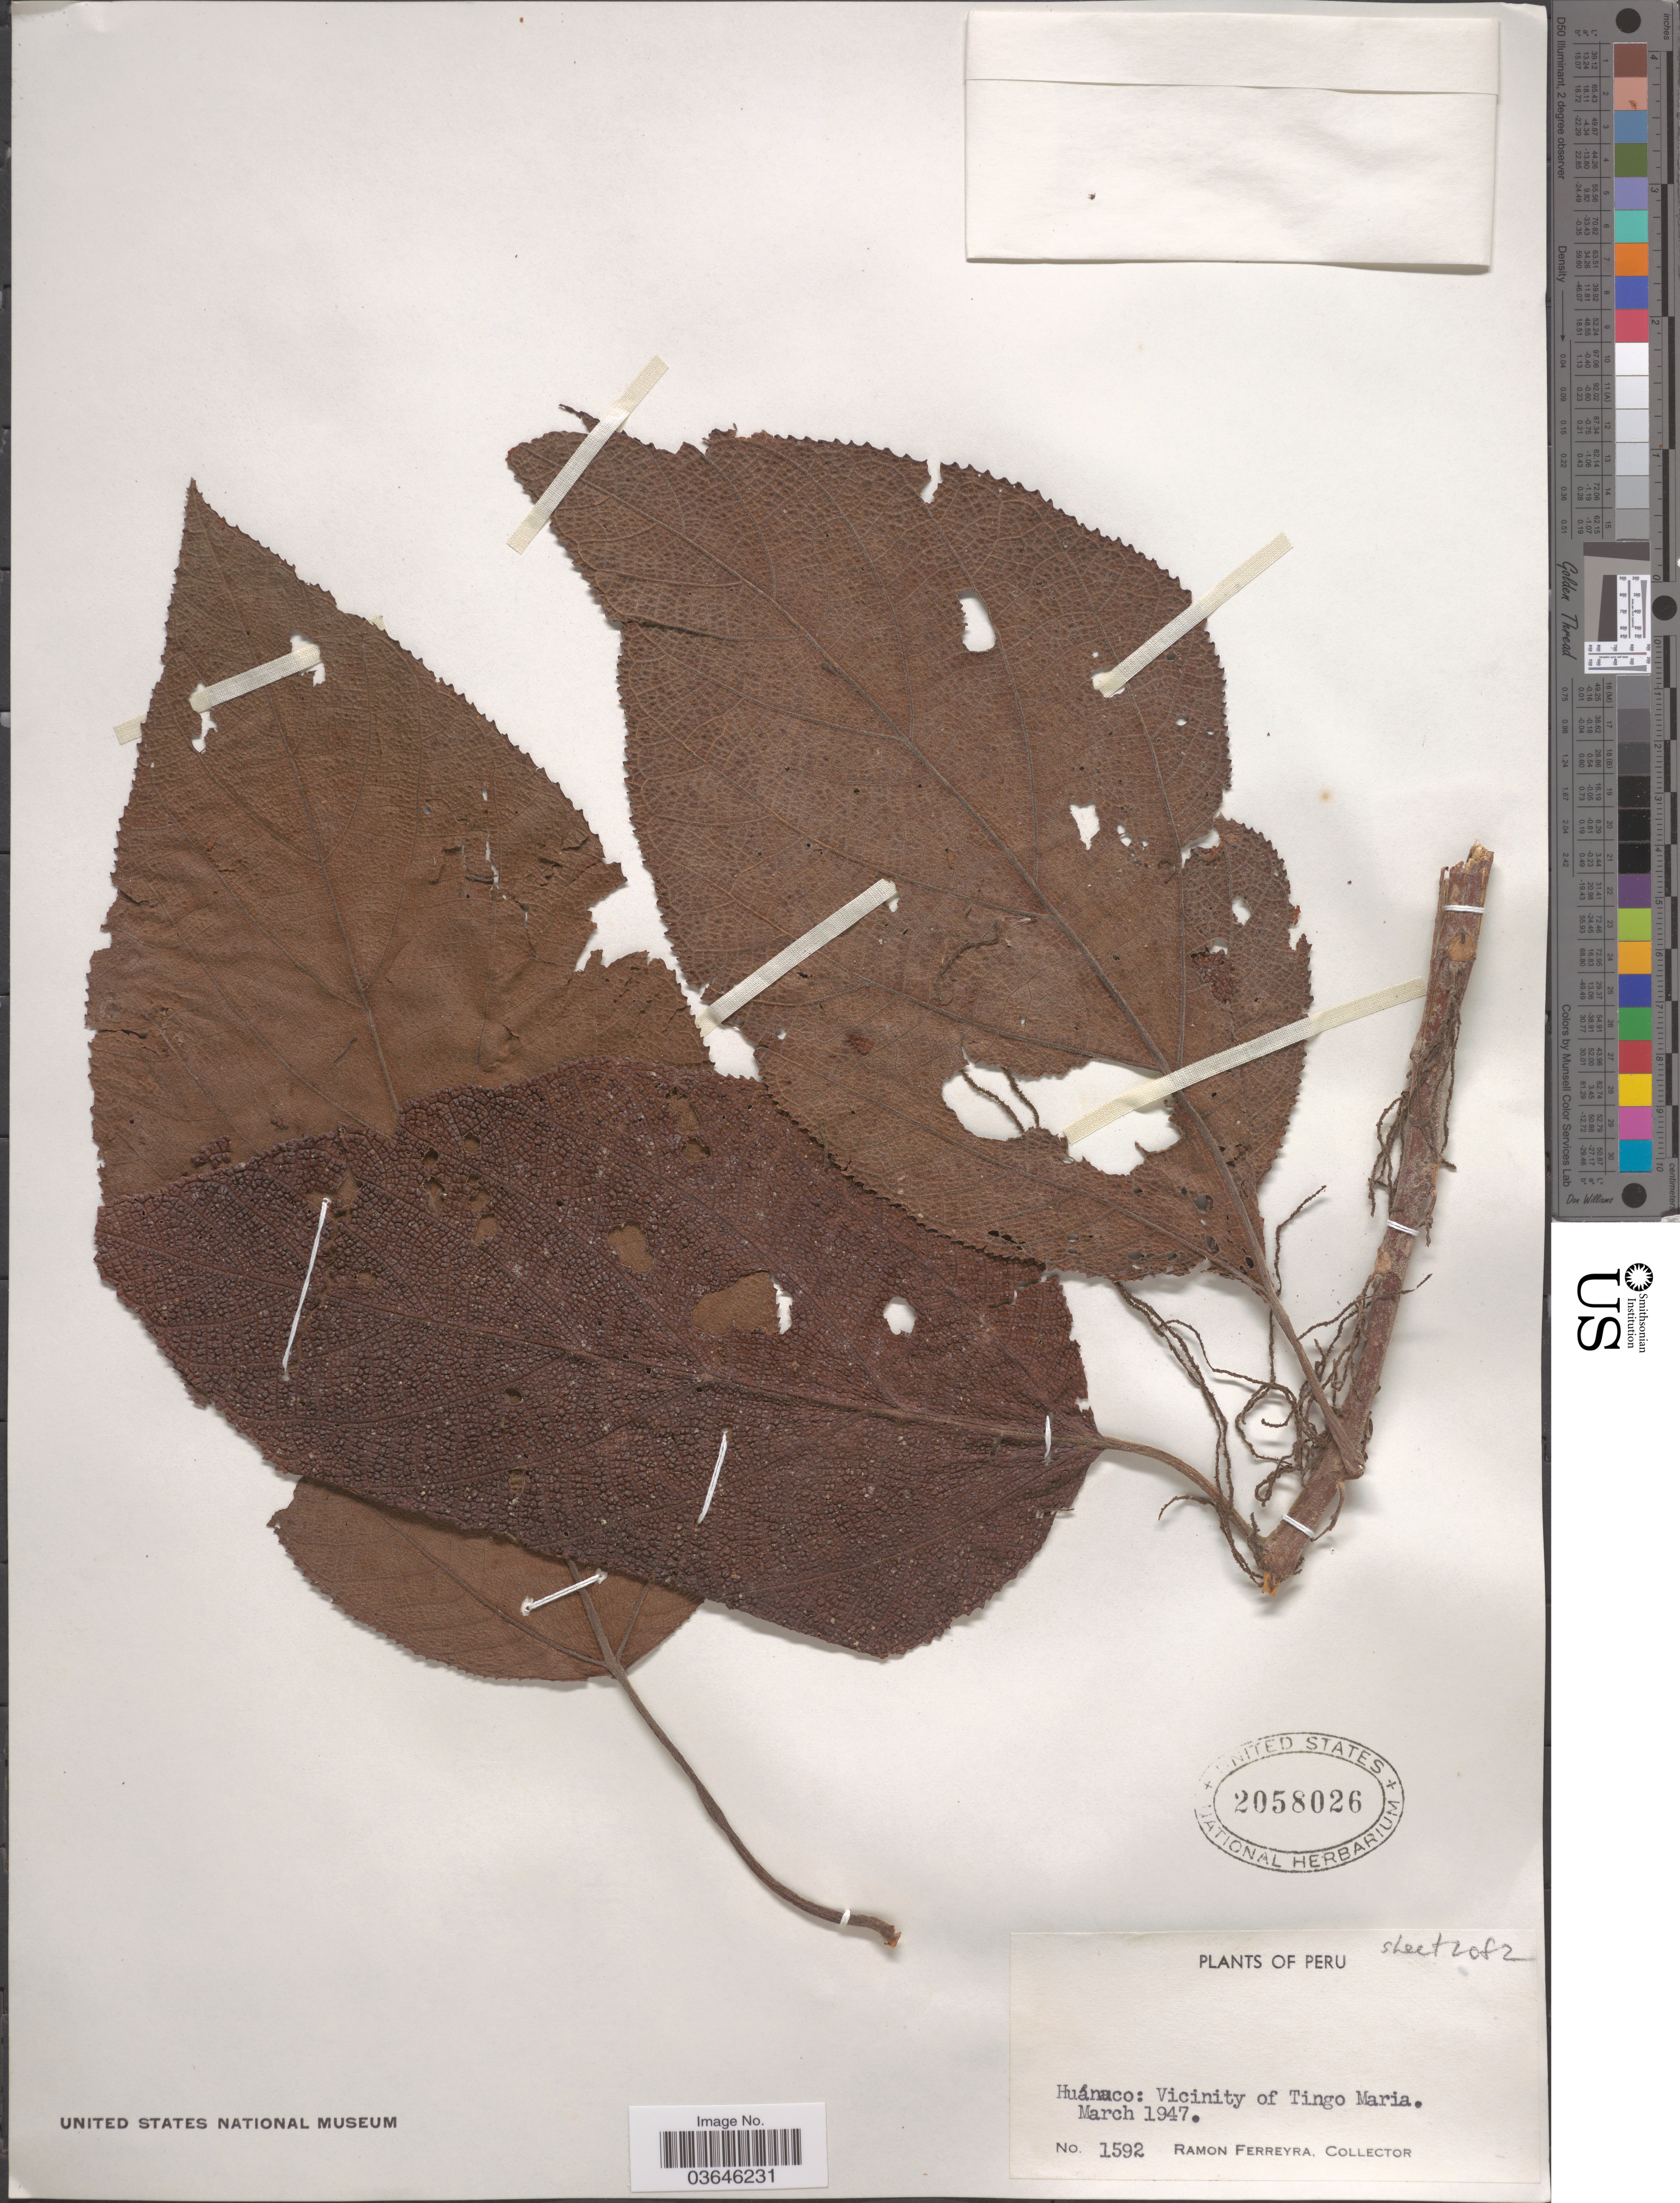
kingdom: Plantae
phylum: Tracheophyta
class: Magnoliopsida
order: Rosales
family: Urticaceae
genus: Myriocarpa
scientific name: Myriocarpa stipitata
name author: Benth.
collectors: R. A. Ferreyra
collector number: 1592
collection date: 1947-03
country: Peru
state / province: Huánuco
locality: Vicinity of Tingo Maria.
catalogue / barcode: US 2058026